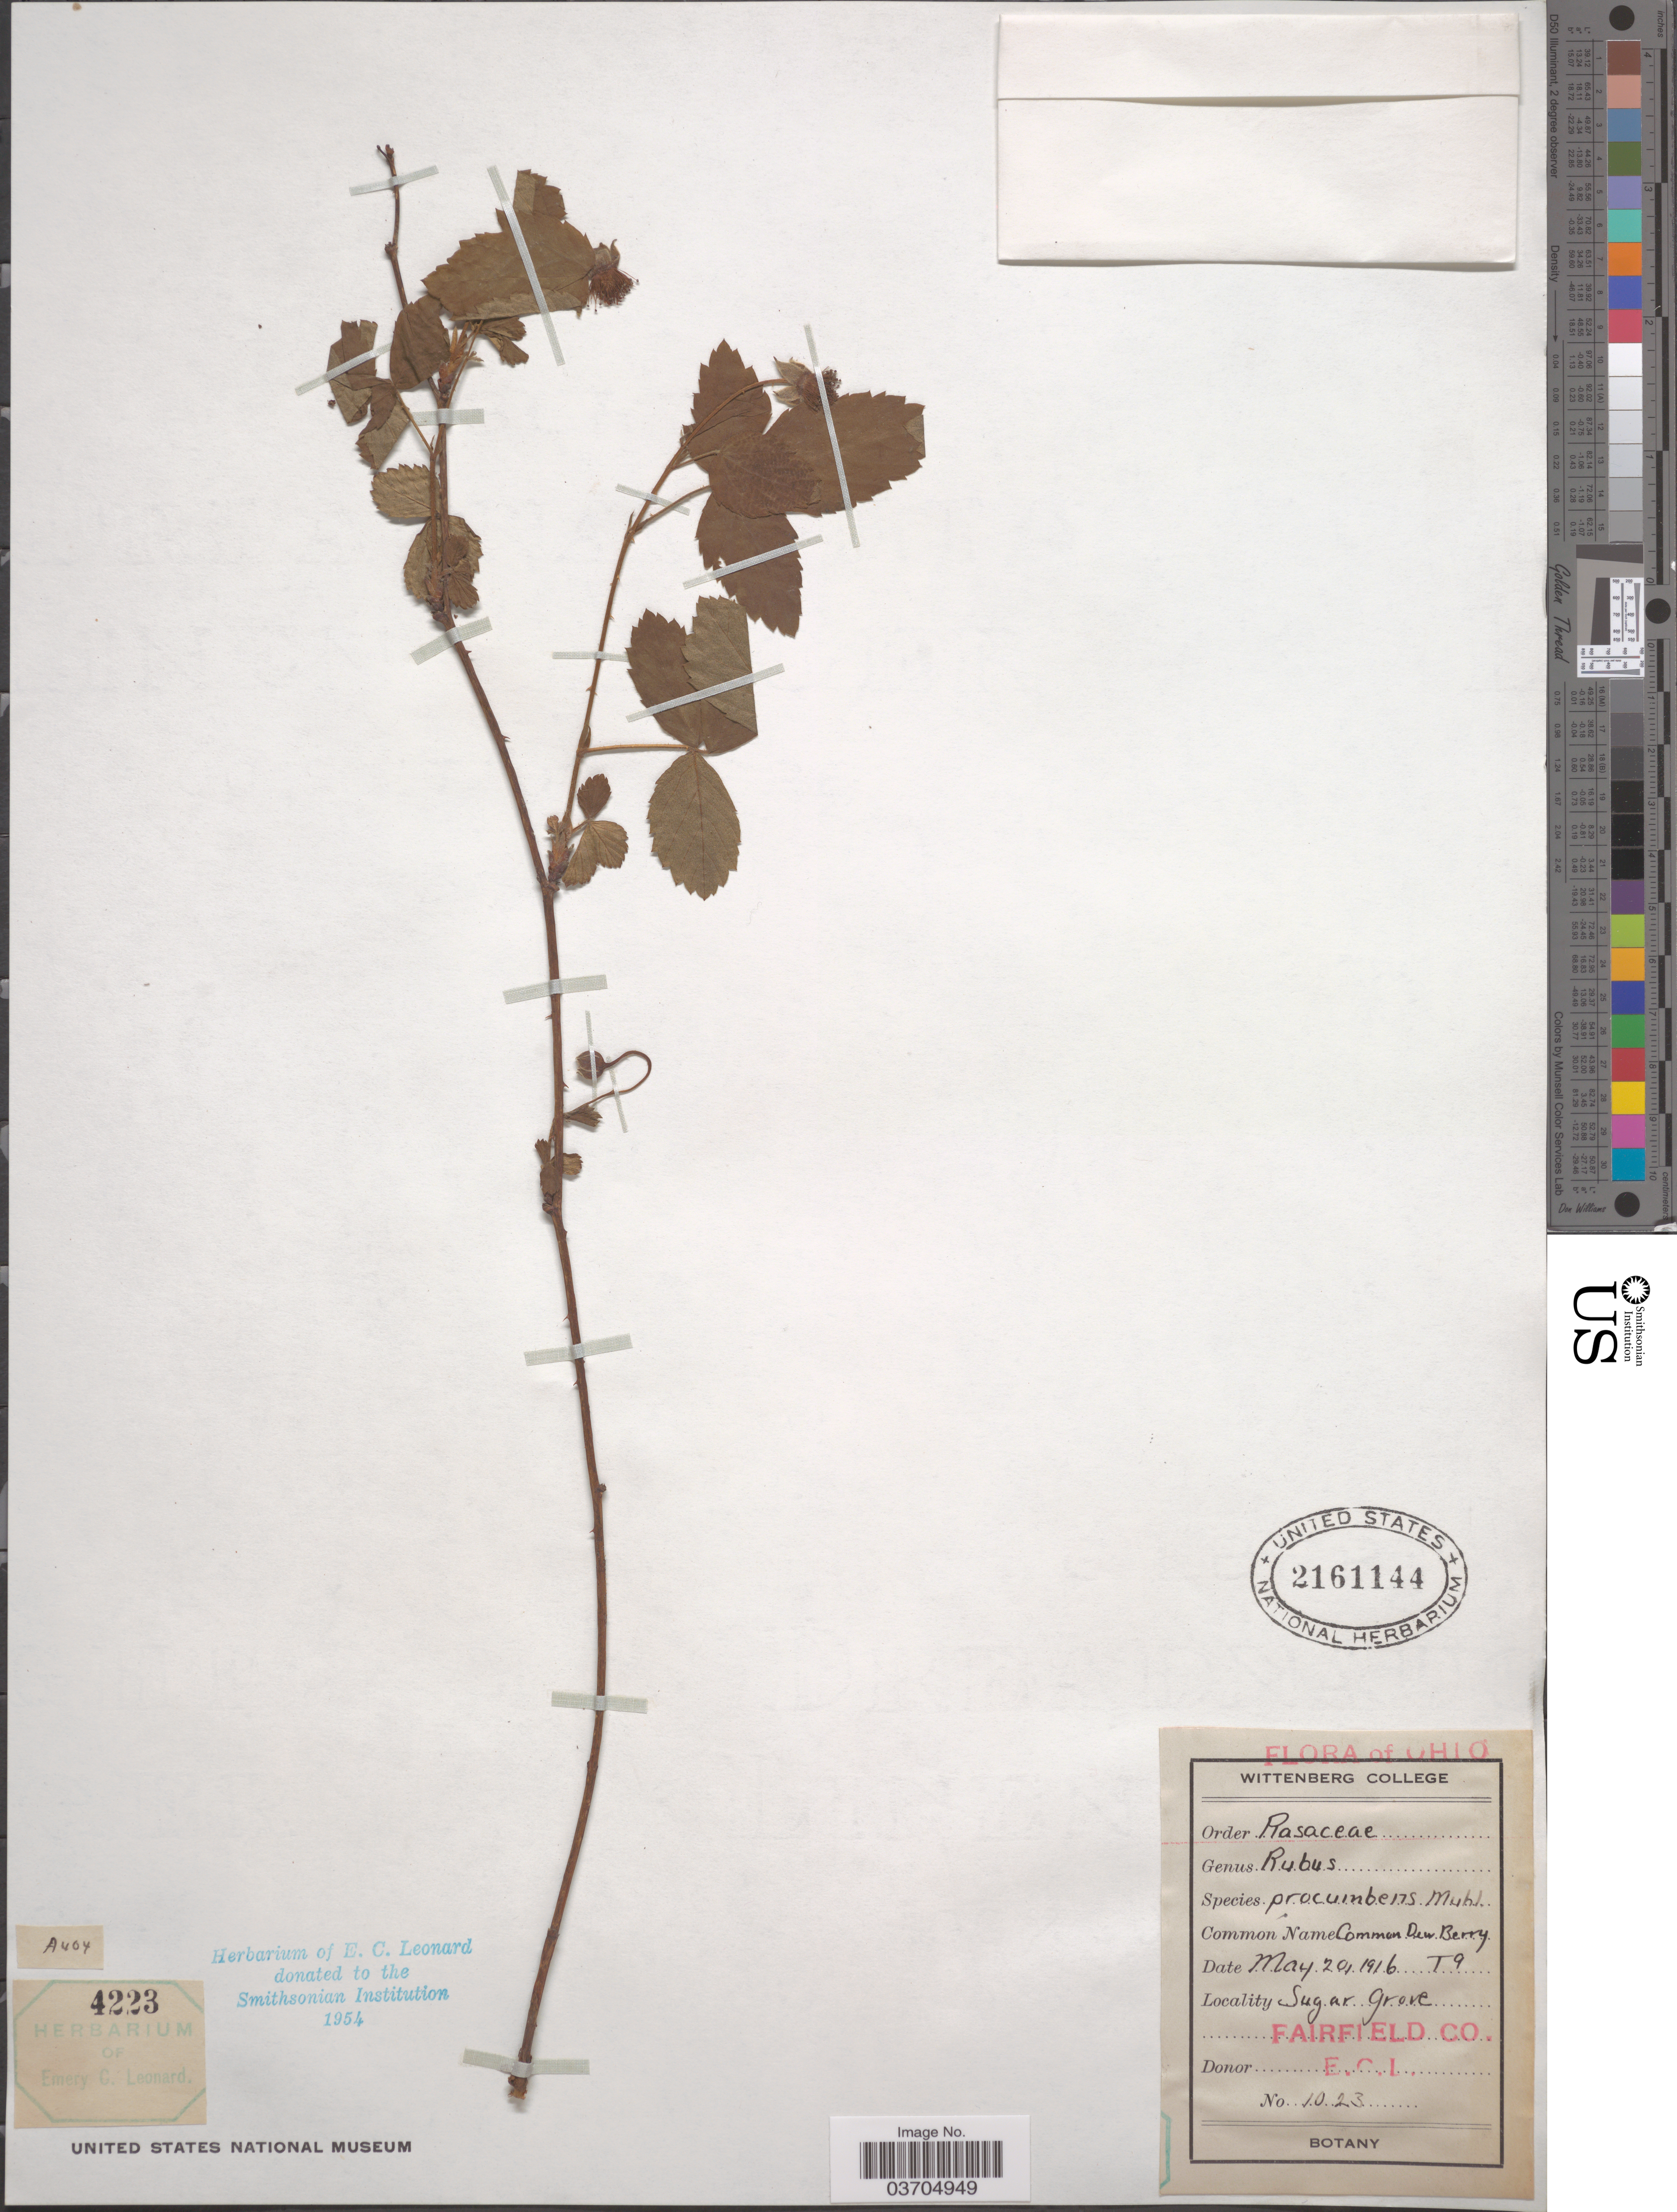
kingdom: Plantae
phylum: Tracheophyta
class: Magnoliopsida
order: Rosales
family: Rosaceae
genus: Rubus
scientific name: Rubus procumbens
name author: Muhl.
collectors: E. C. Leonard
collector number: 1023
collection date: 1916-05-20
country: United States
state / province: Ohio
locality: Sugar Grove. Fairfield Co.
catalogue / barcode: US 2161144